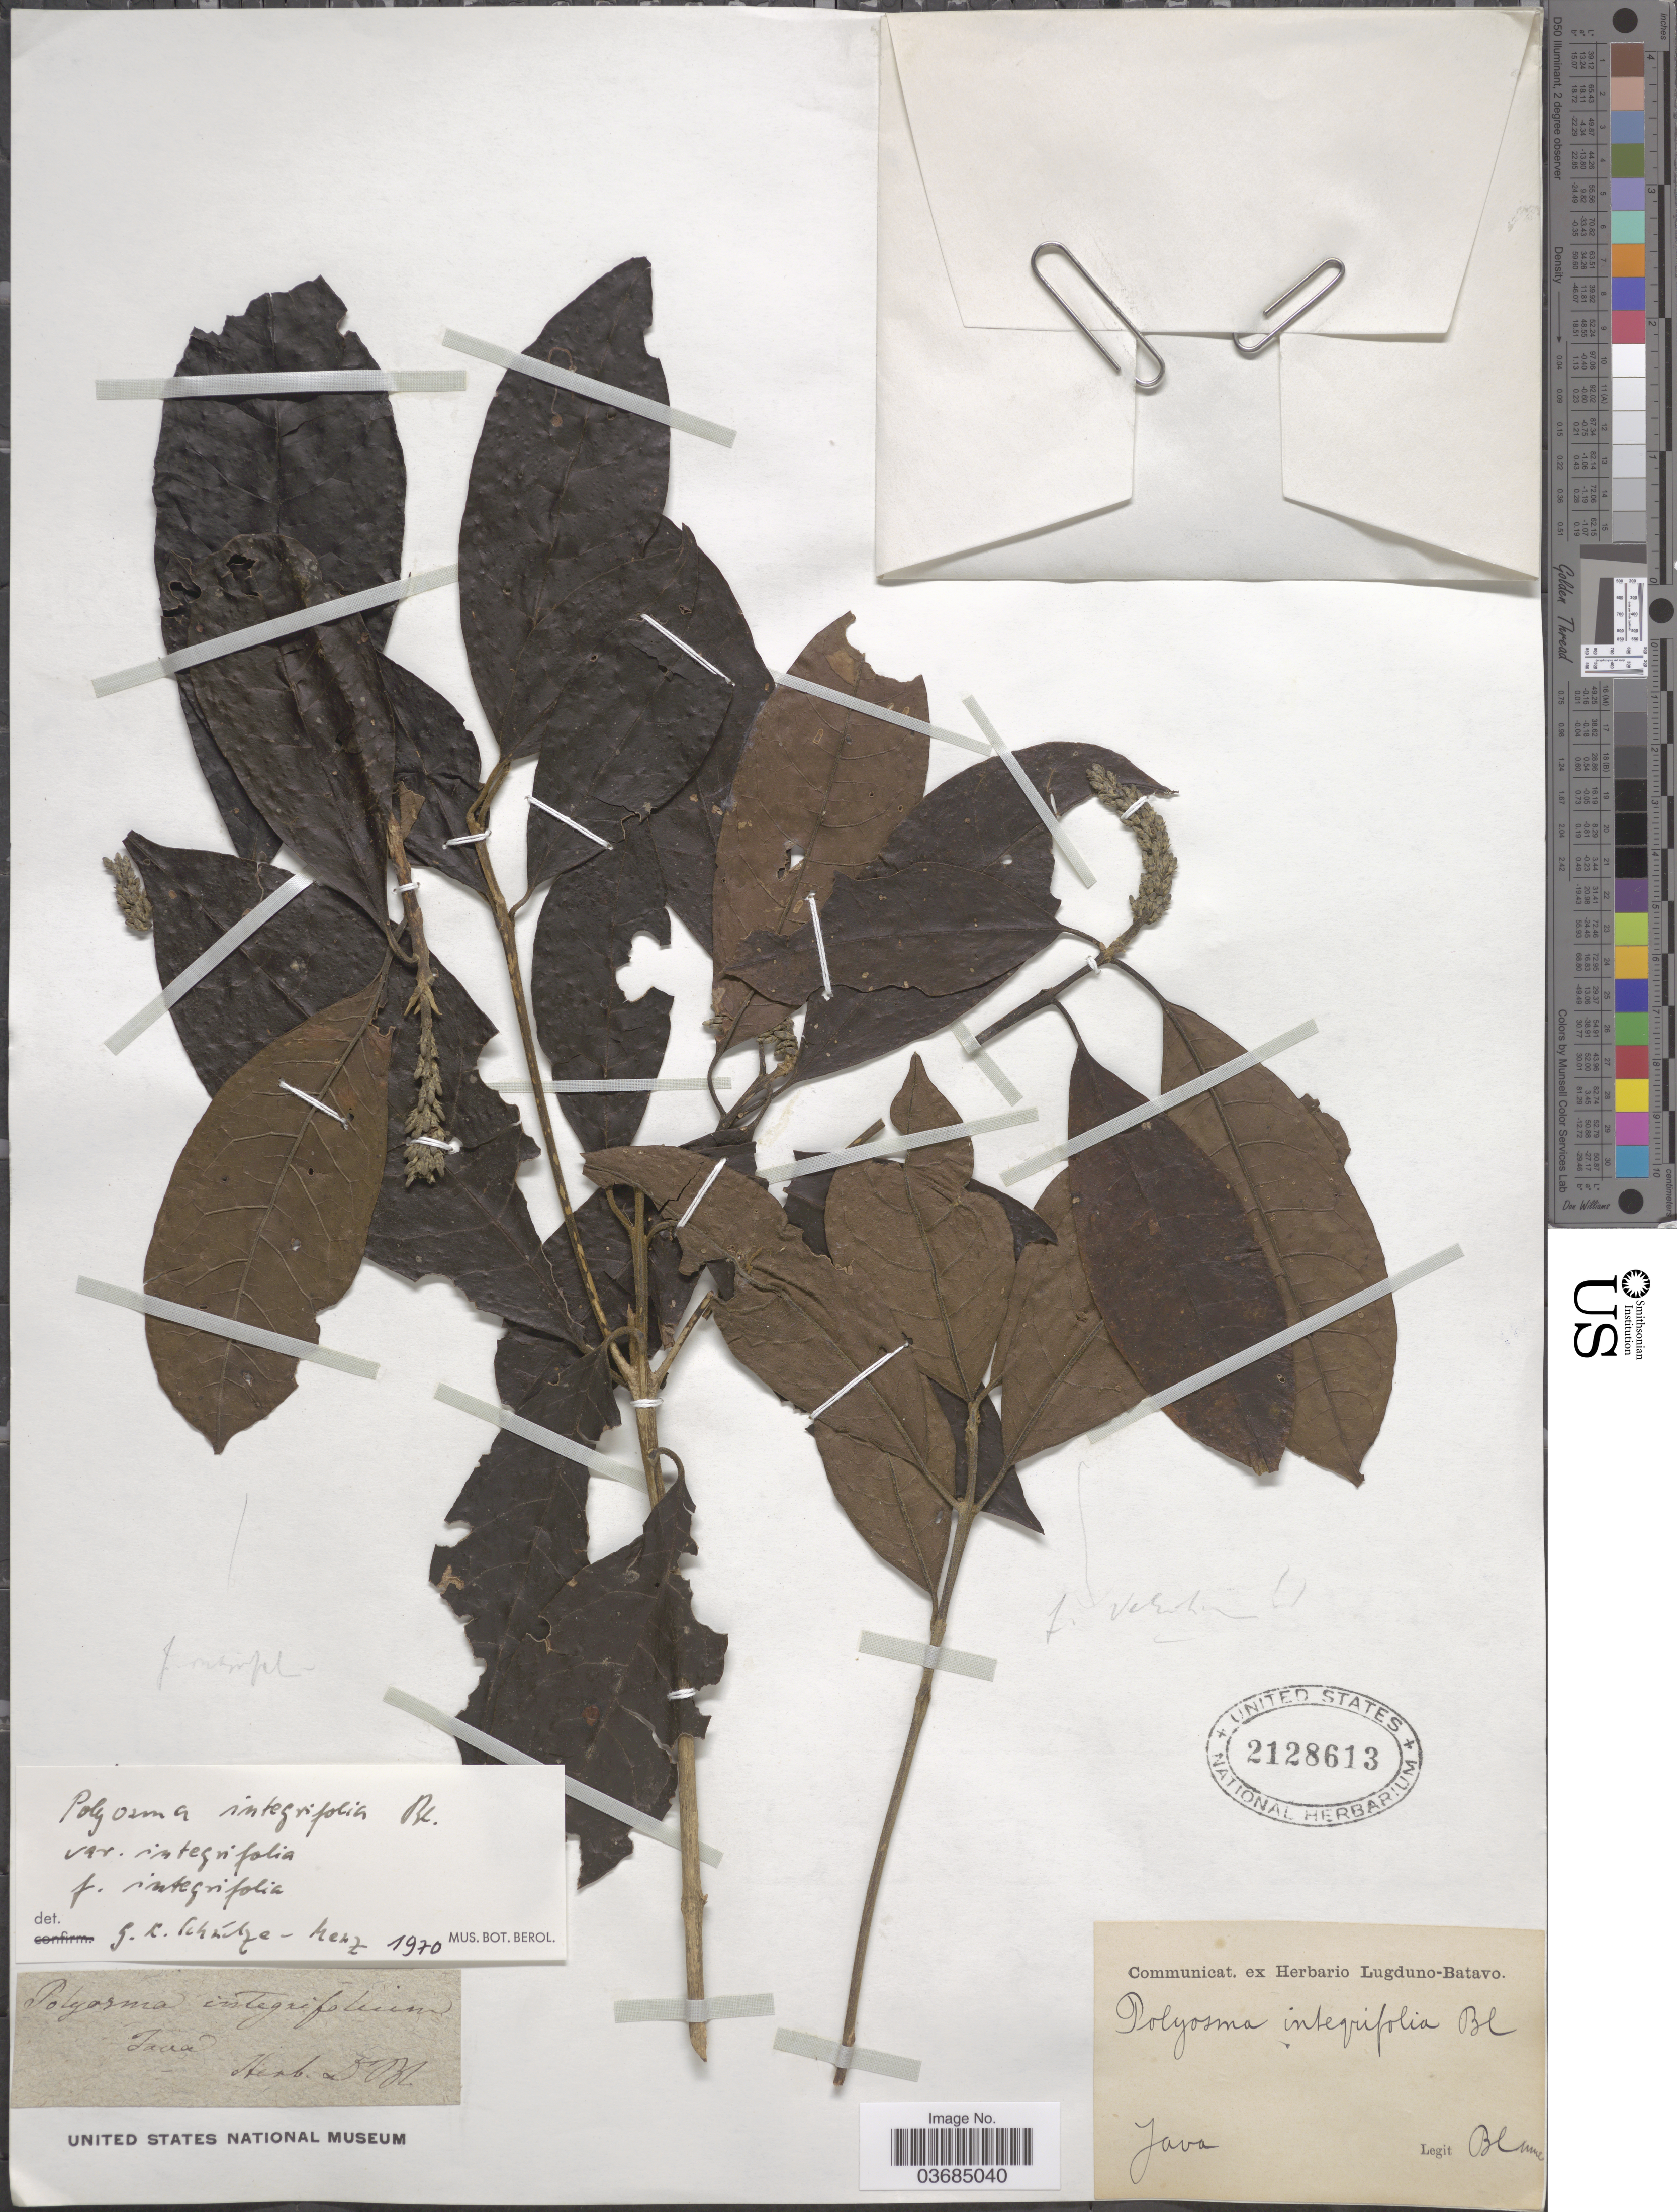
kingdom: Plantae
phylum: Tracheophyta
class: Magnoliopsida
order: Escalloniales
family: Escalloniaceae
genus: Polyosma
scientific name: Polyosma integrifolia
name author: Blume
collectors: -. Blume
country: Indonesia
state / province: Java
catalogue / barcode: US 2128613